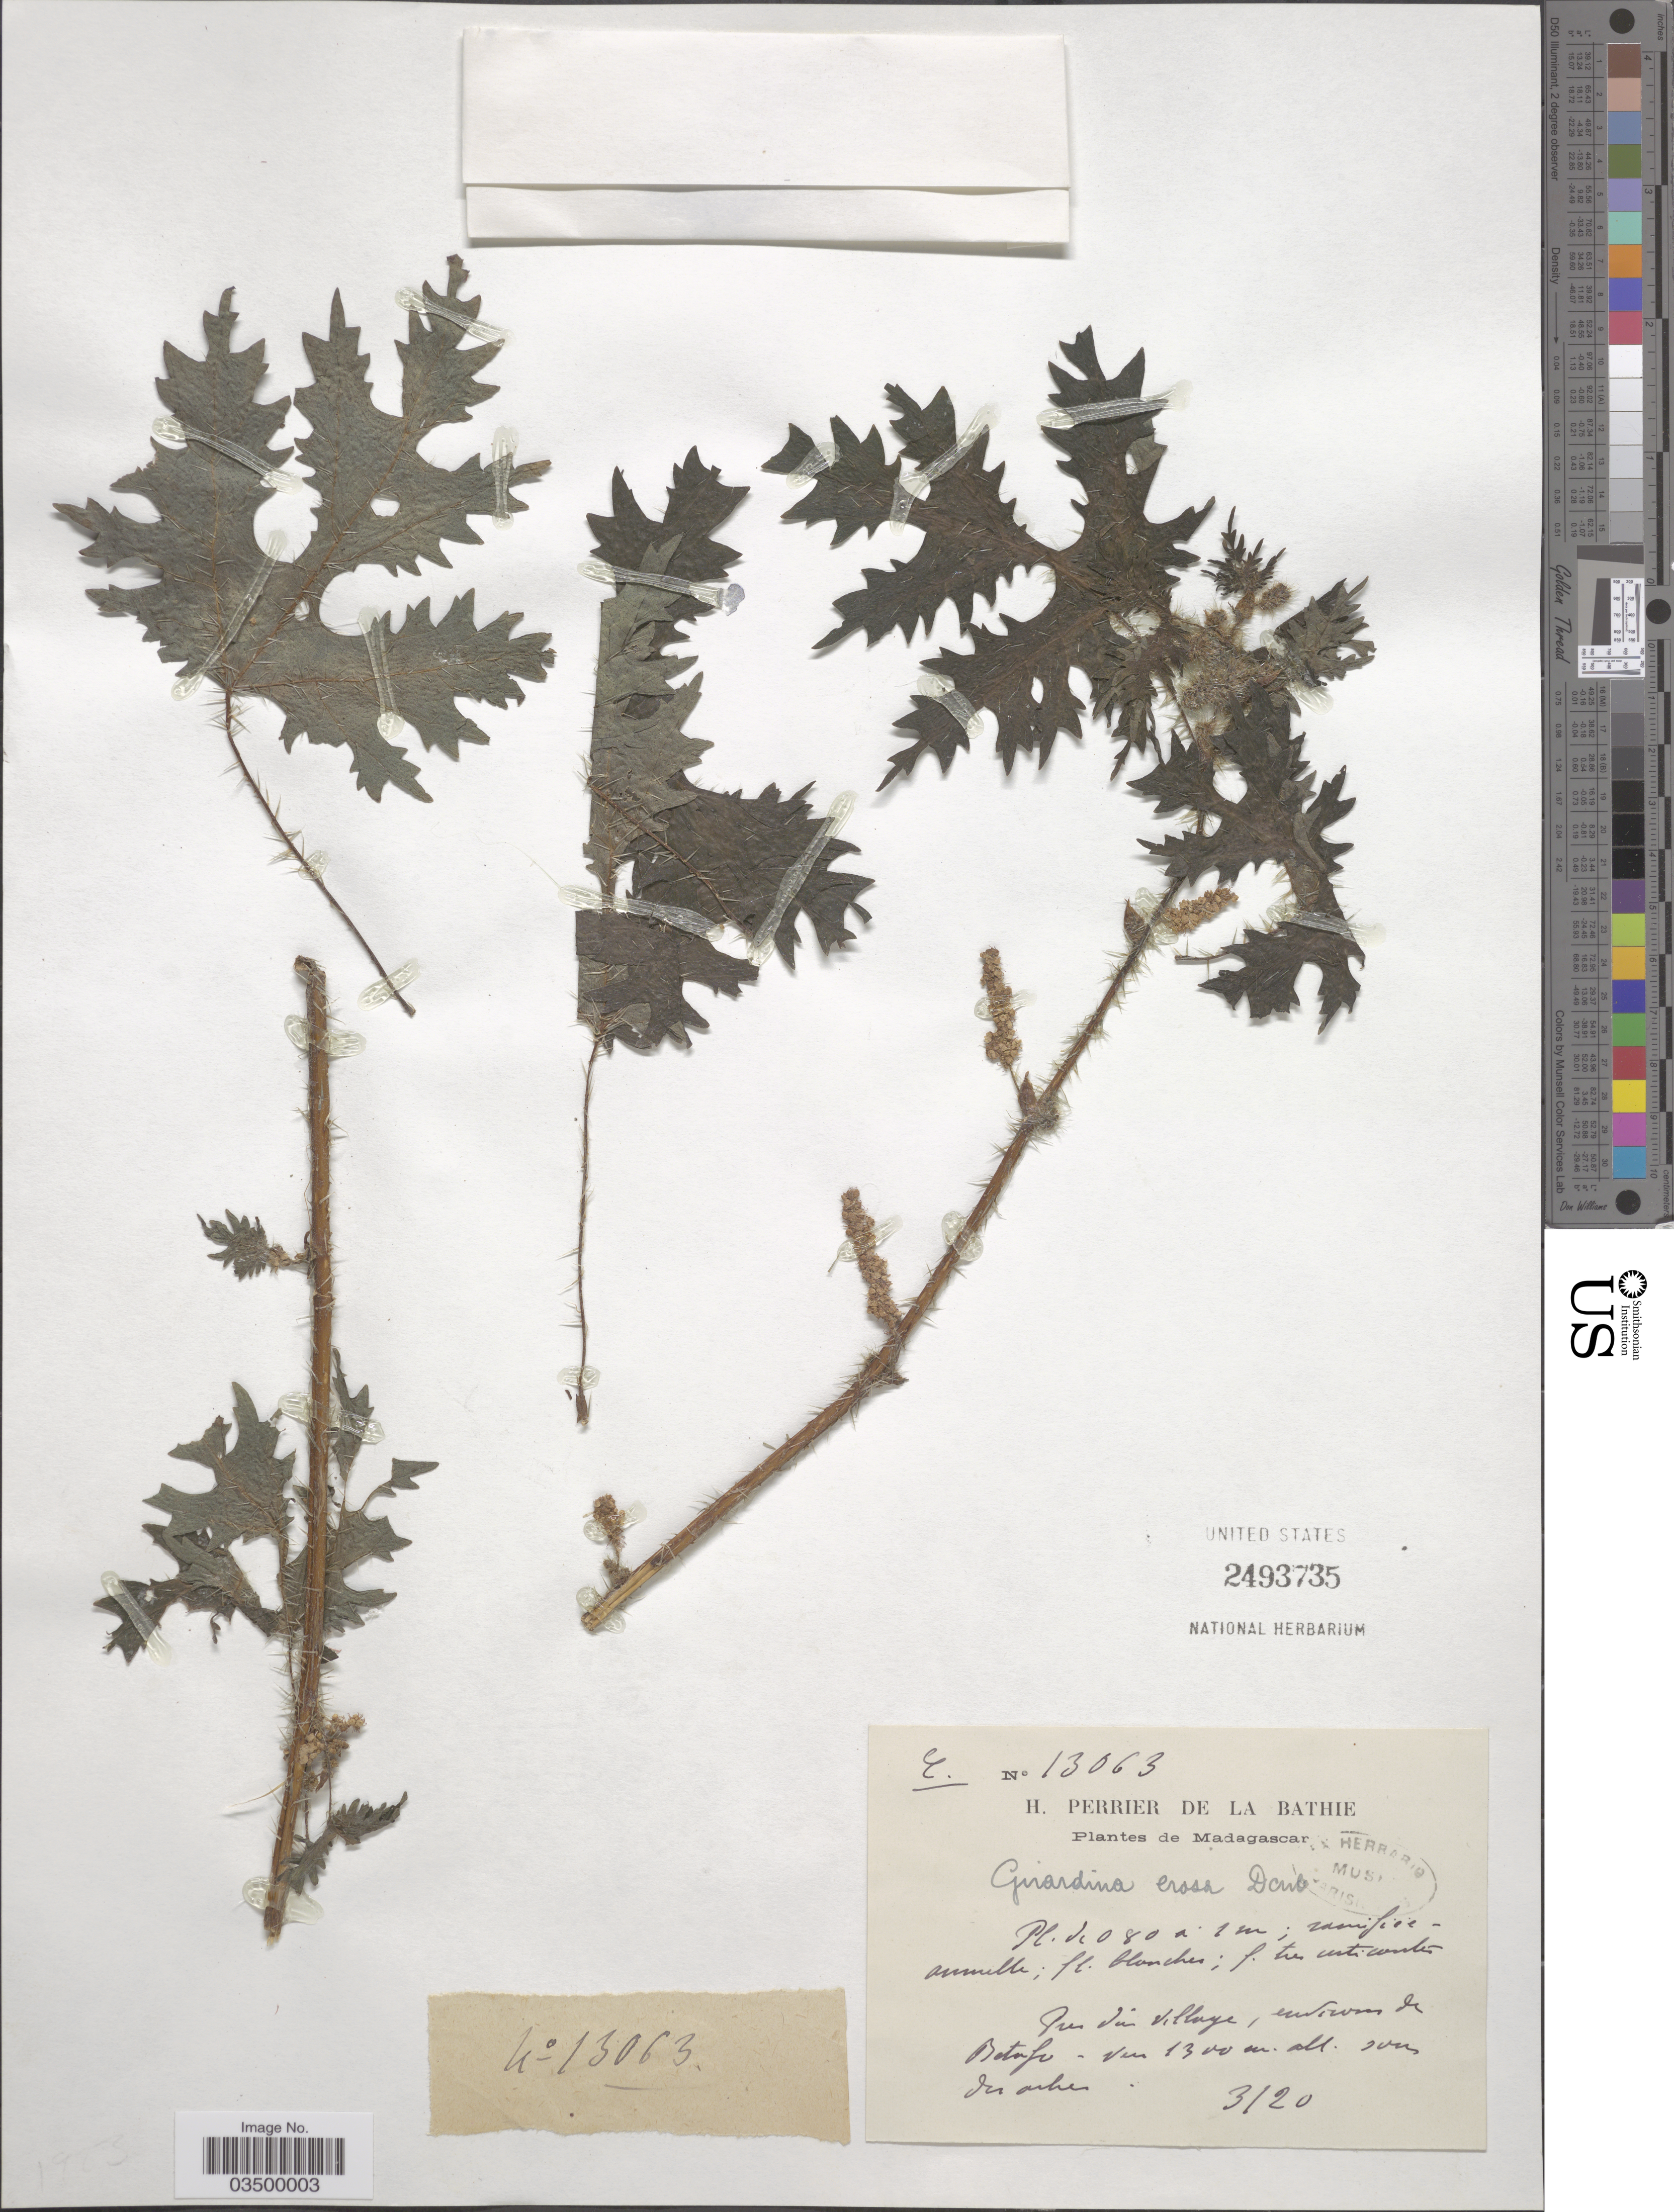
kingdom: Plantae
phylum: Tracheophyta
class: Magnoliopsida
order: Rosales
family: Urticaceae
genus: Girardinia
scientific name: Girardinia diversifolia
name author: (Link) Friis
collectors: H. Perrier de la Bâthie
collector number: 13063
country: Madagascar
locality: Pres des village, environs de Betafo [interpreted].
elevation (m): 1300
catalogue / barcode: US 2493735